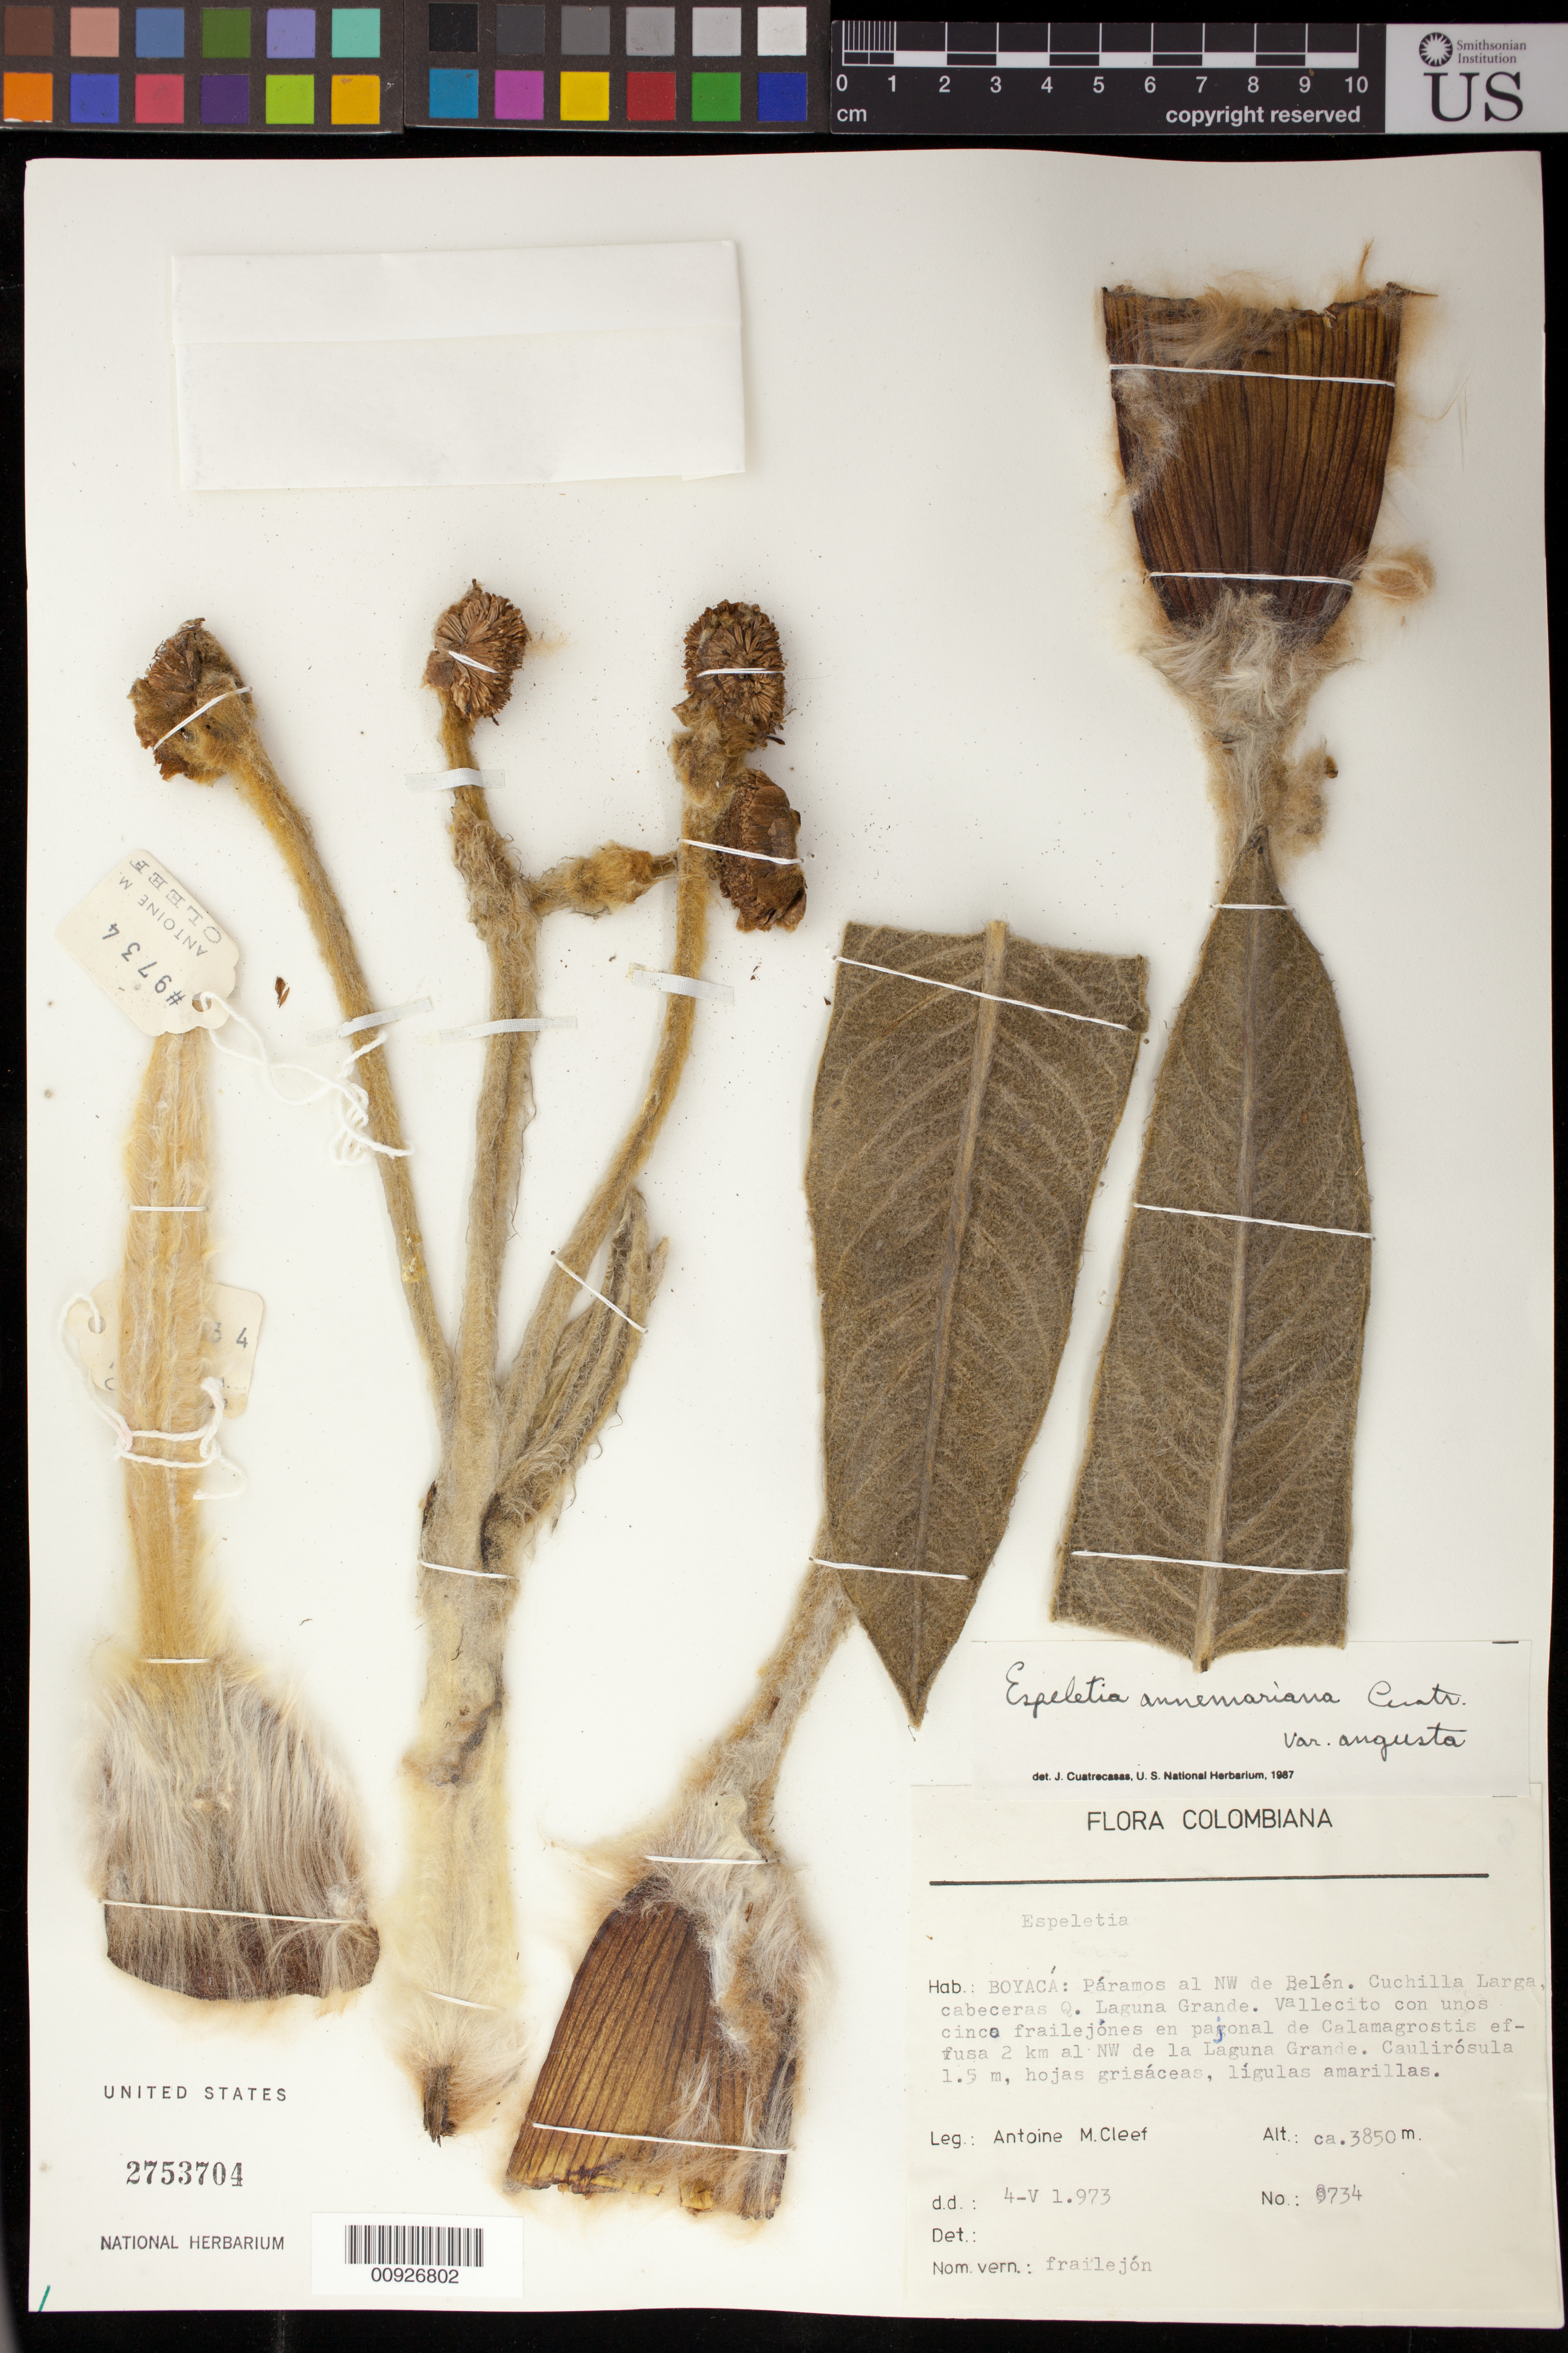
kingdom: Plantae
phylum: Tracheophyta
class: Magnoliopsida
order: Asterales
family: Asteraceae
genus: Espeletia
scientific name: Espeletia annemariana var. angusta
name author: Cuatrec.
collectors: A. M. Cleef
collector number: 9734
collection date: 1973-05-04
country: Colombia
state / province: Boyacá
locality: Páramos al NW de Belén. Cuchilla Larga, cabeceras Q, Laguna Grande.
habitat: Vallecito con unos cinco frailejones en pajonal de Calamagostris effusa 2 km al NW de la Laguna Grande.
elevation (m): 3850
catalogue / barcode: US 2753704